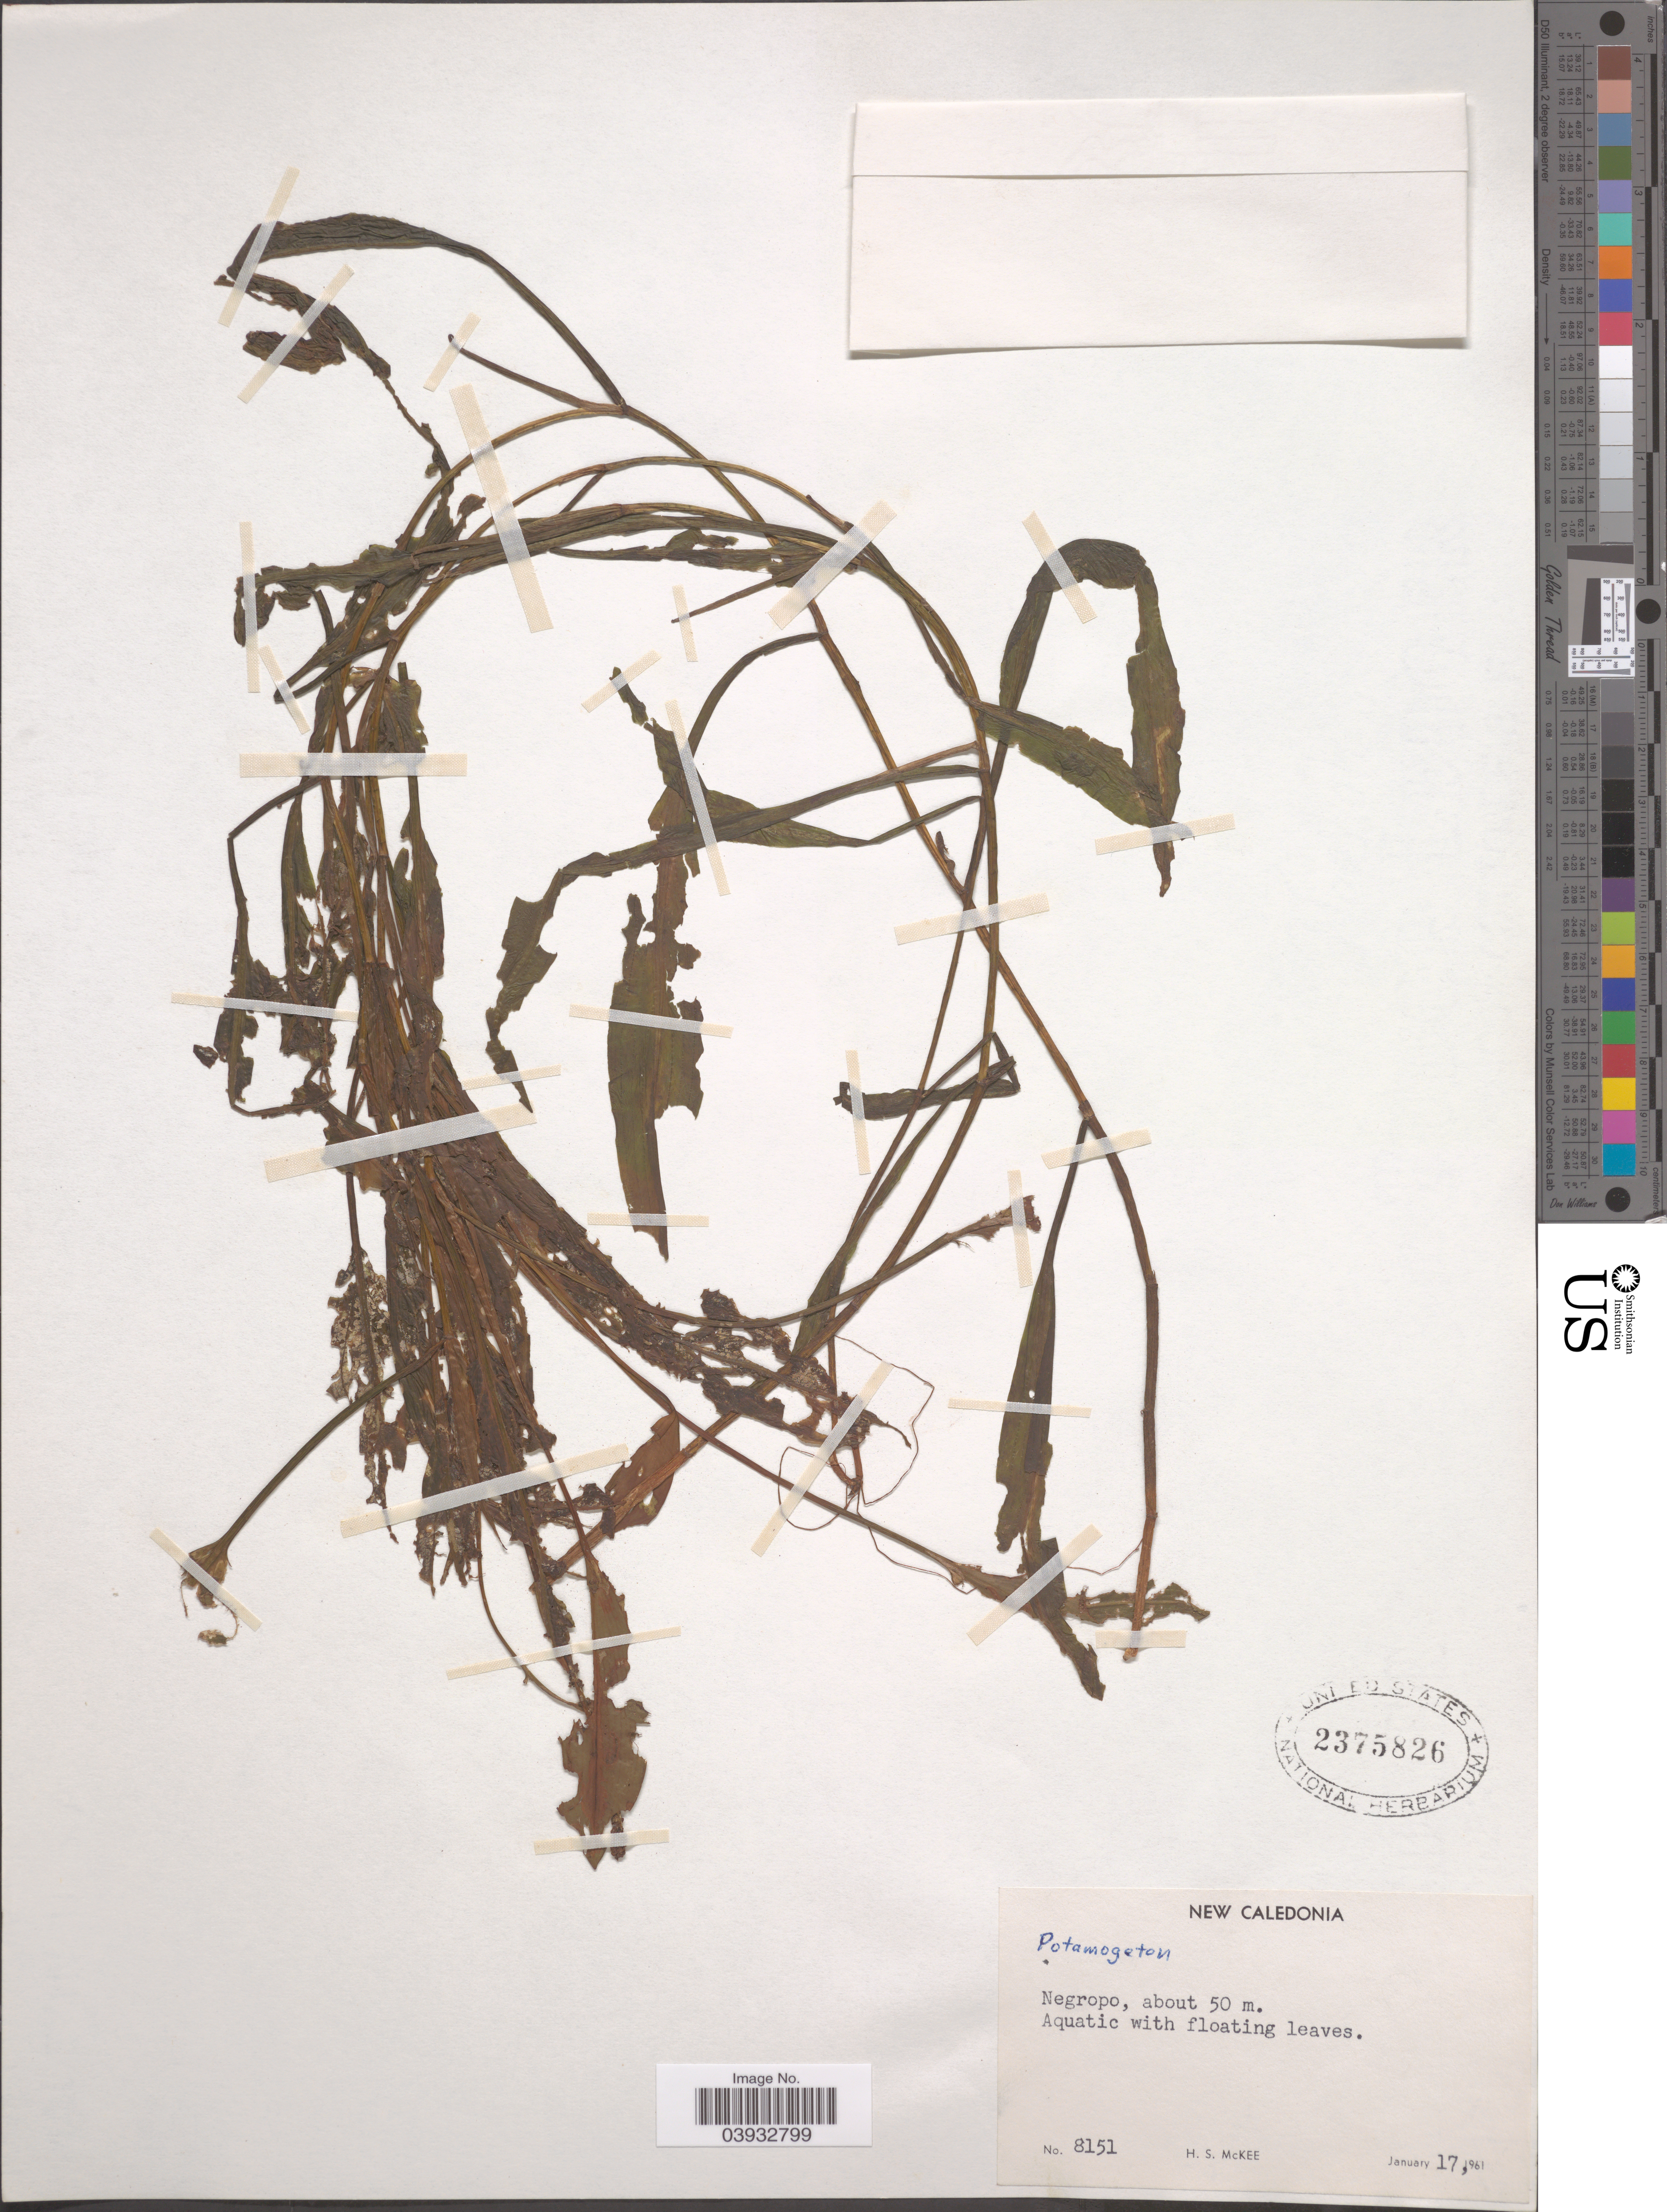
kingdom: Plantae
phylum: Tracheophyta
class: Liliopsida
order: Alismatales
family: Potamogetonaceae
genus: Potamogeton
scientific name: Potamogeton sp.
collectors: H. S. McKee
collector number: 8151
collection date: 1961-01-17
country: New Caledonia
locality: Negropo.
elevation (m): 50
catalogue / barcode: US 2375826